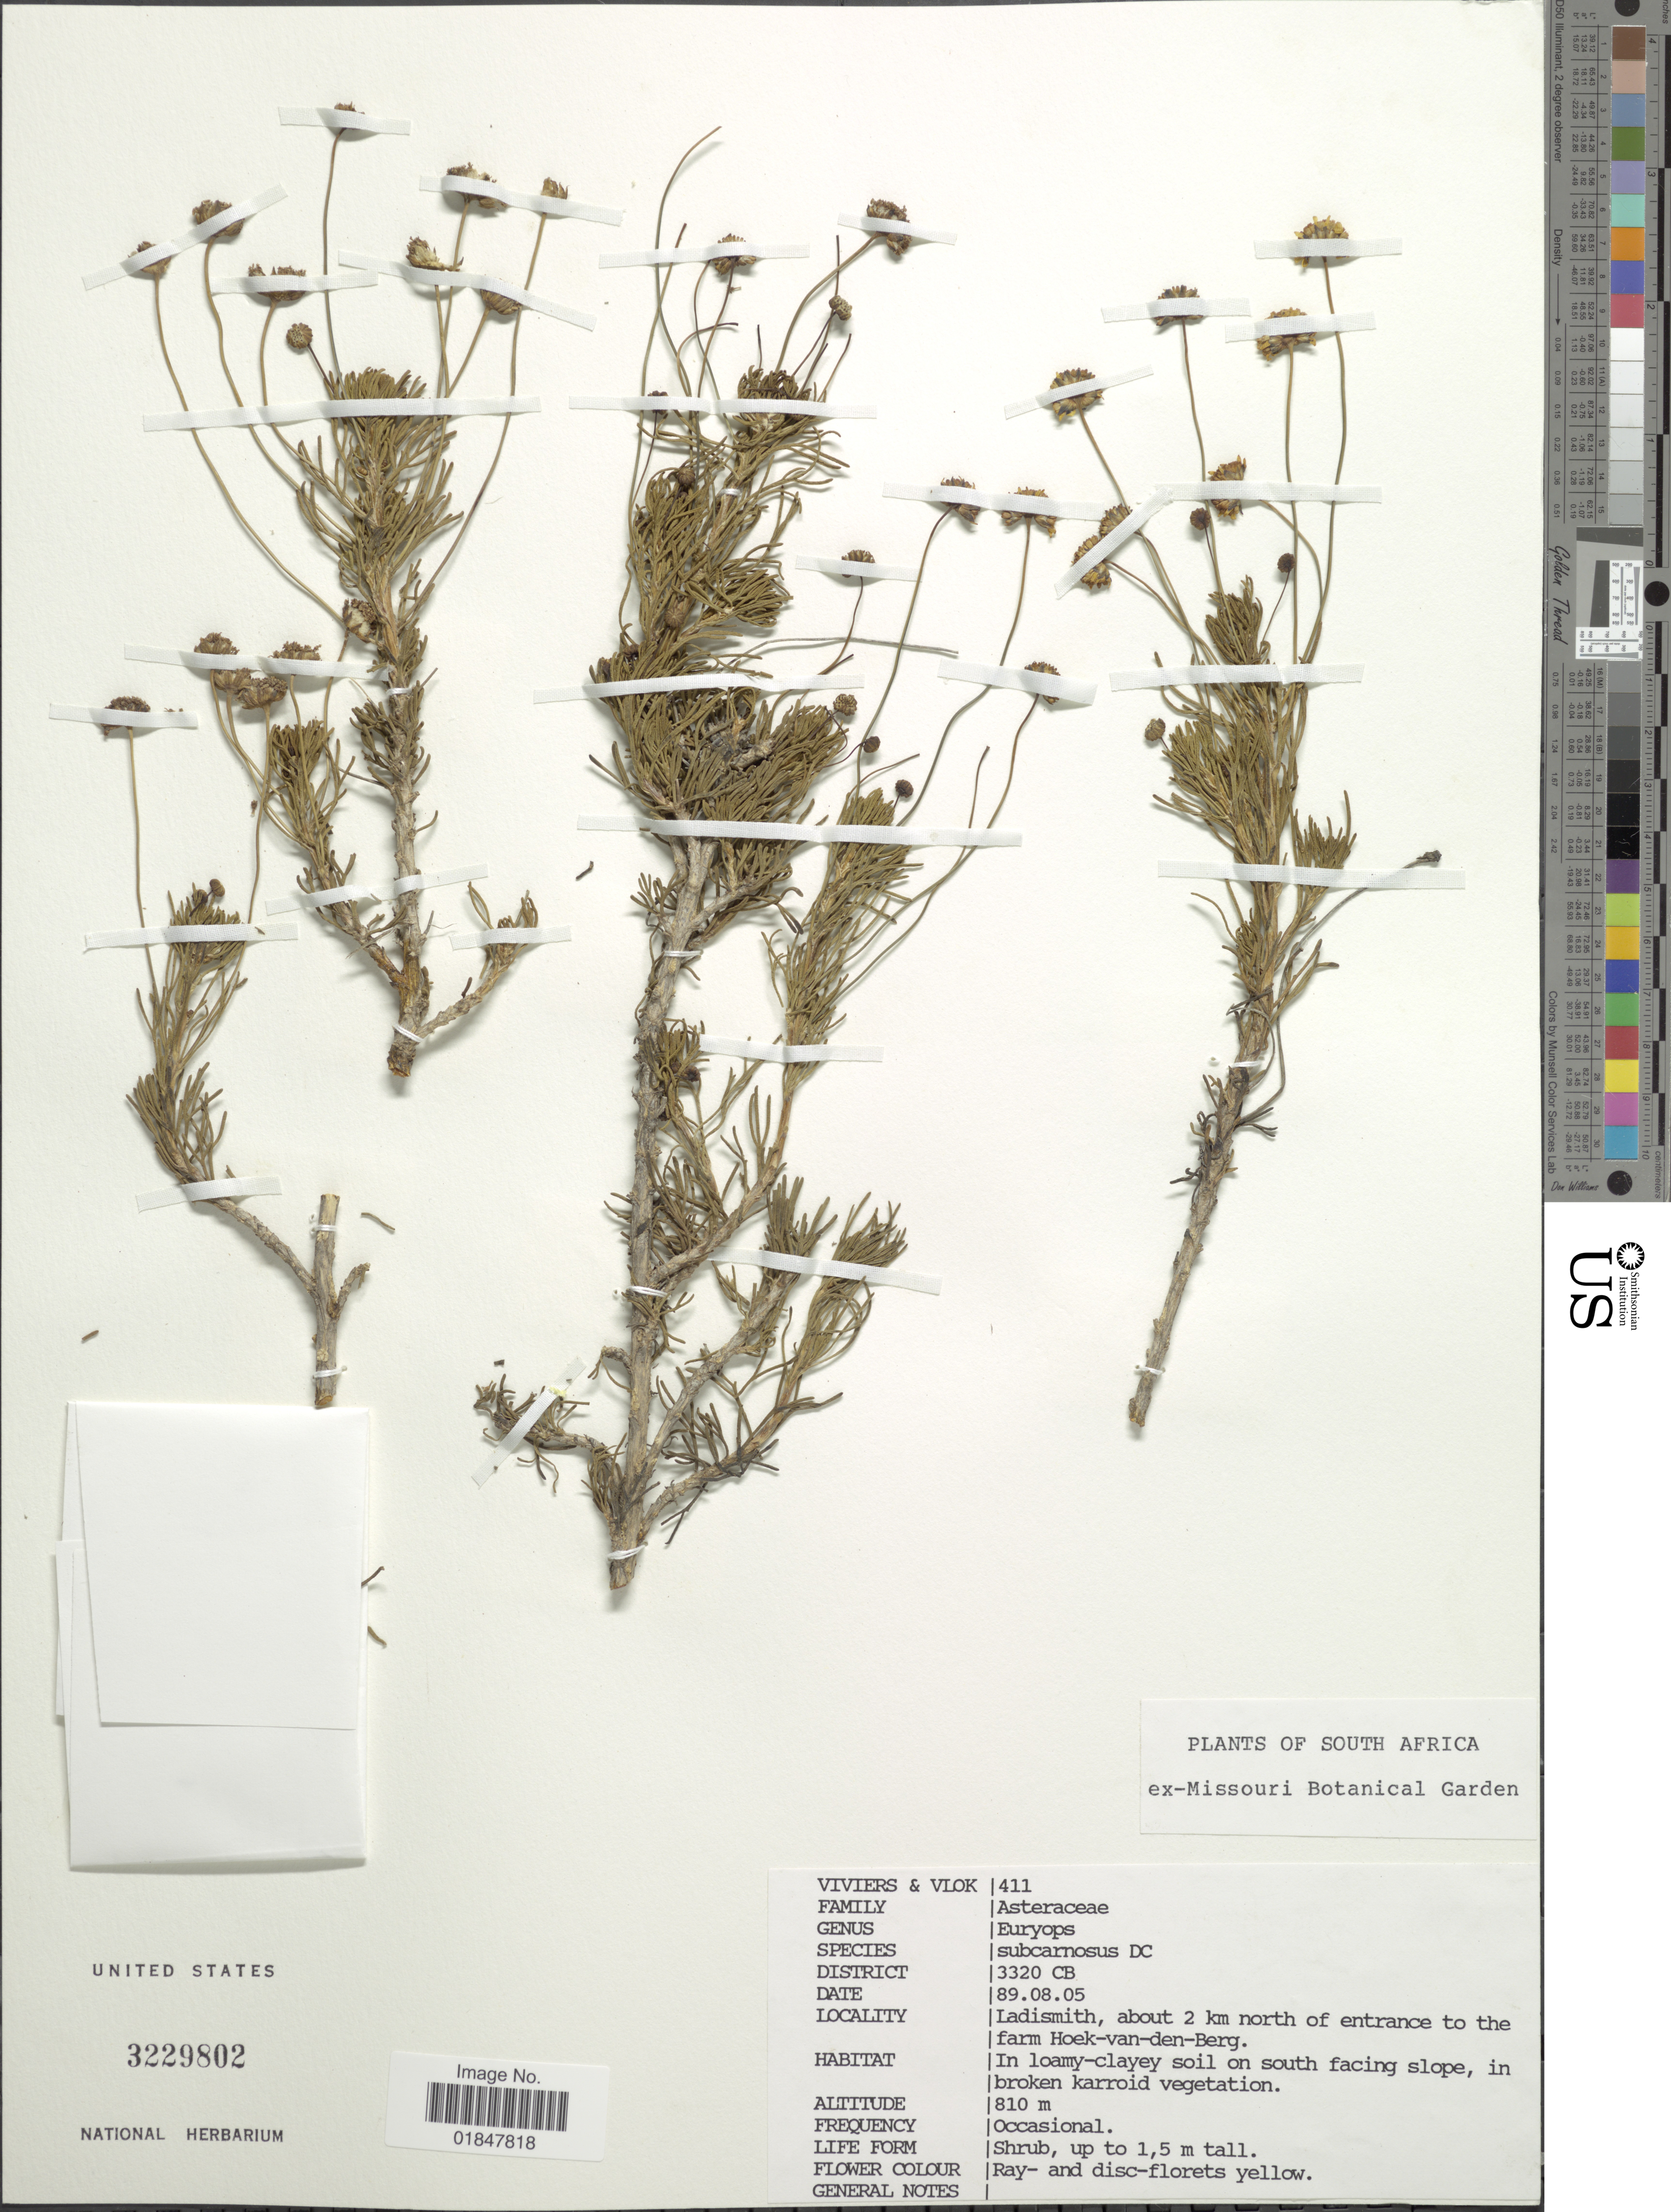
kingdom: Plantae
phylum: Tracheophyta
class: Magnoliopsida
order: Asterales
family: Asteraceae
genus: Euryops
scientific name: Euryops subcarnosus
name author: DC.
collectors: Missouri Botanical Garden (MO)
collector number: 411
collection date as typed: Transcribed d/m/y: 5/8/89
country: South Africa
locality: District 3320 CB, Ladismith, about 2 km north of entrance to the farm Hoek-van-den-Berg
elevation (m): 810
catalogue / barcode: US 3229802